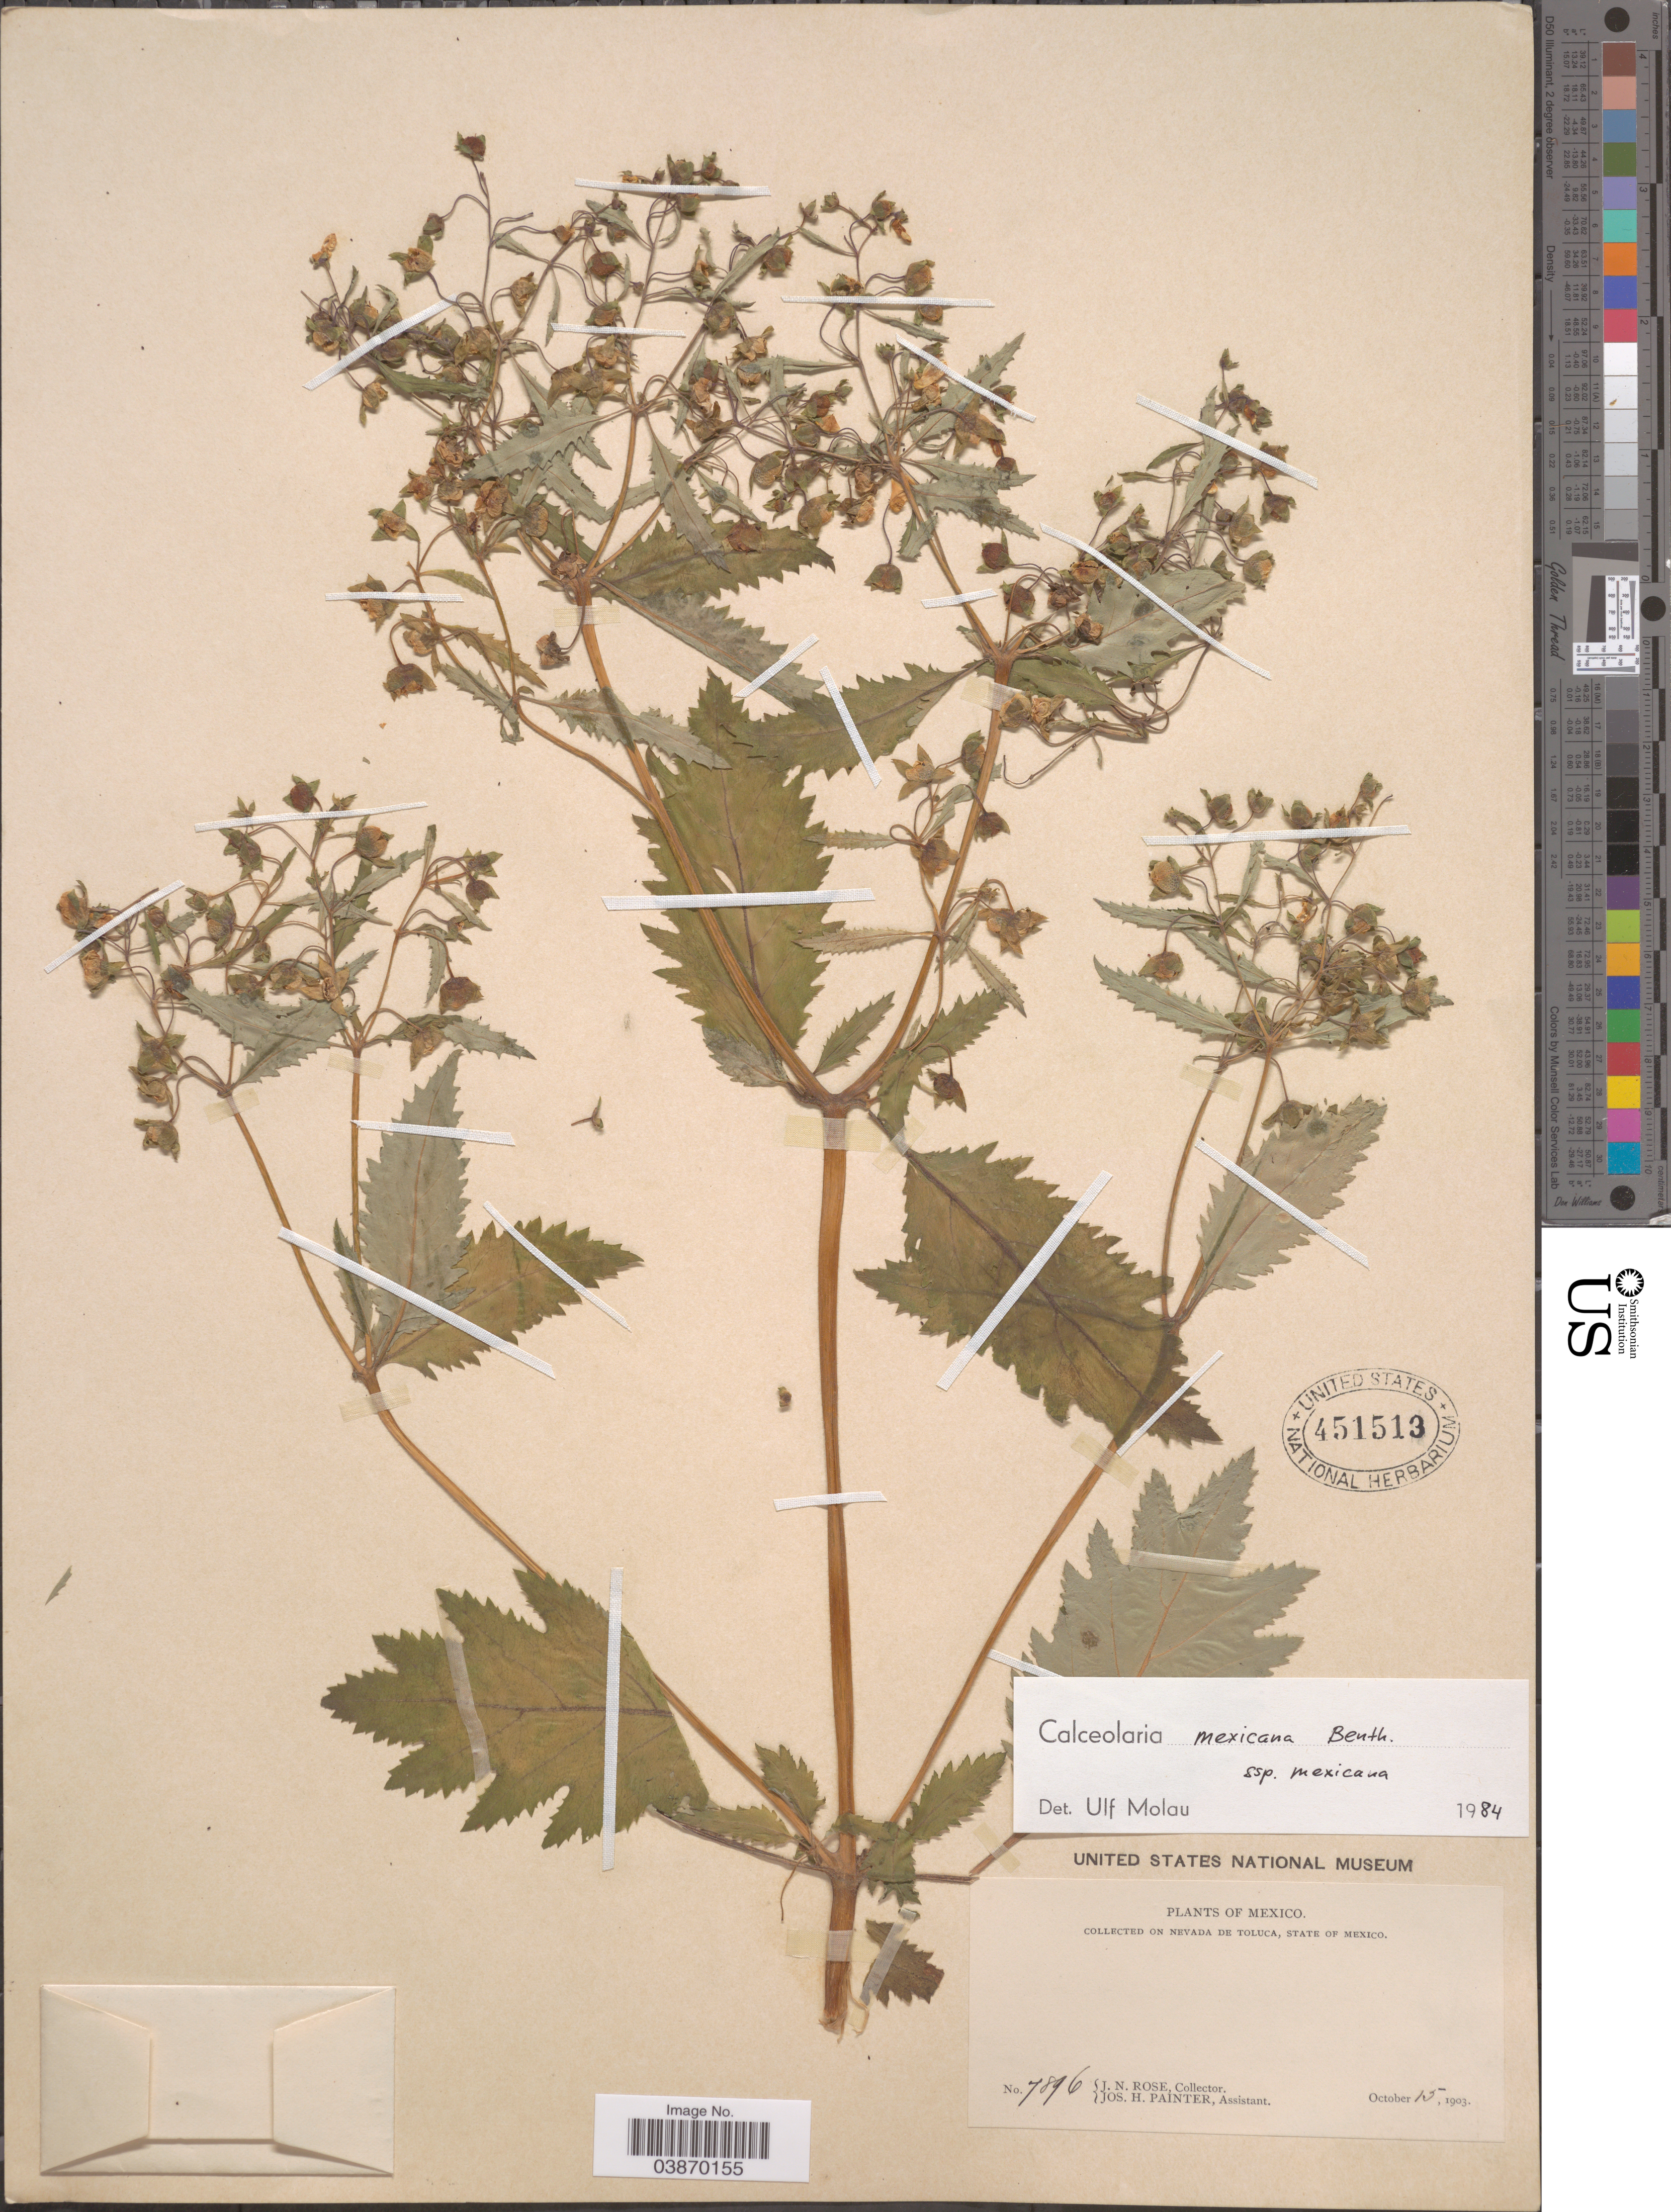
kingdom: Plantae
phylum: Tracheophyta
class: Magnoliopsida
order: Lamiales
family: Calceolariaceae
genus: Calceolaria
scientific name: Calceolaria mexicana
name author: Benth.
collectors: J. N. Rose & J. H. Painter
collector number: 7896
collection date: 1903-10-15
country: Mexico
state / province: México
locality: On Nevada de Toluca.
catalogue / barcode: US 451513